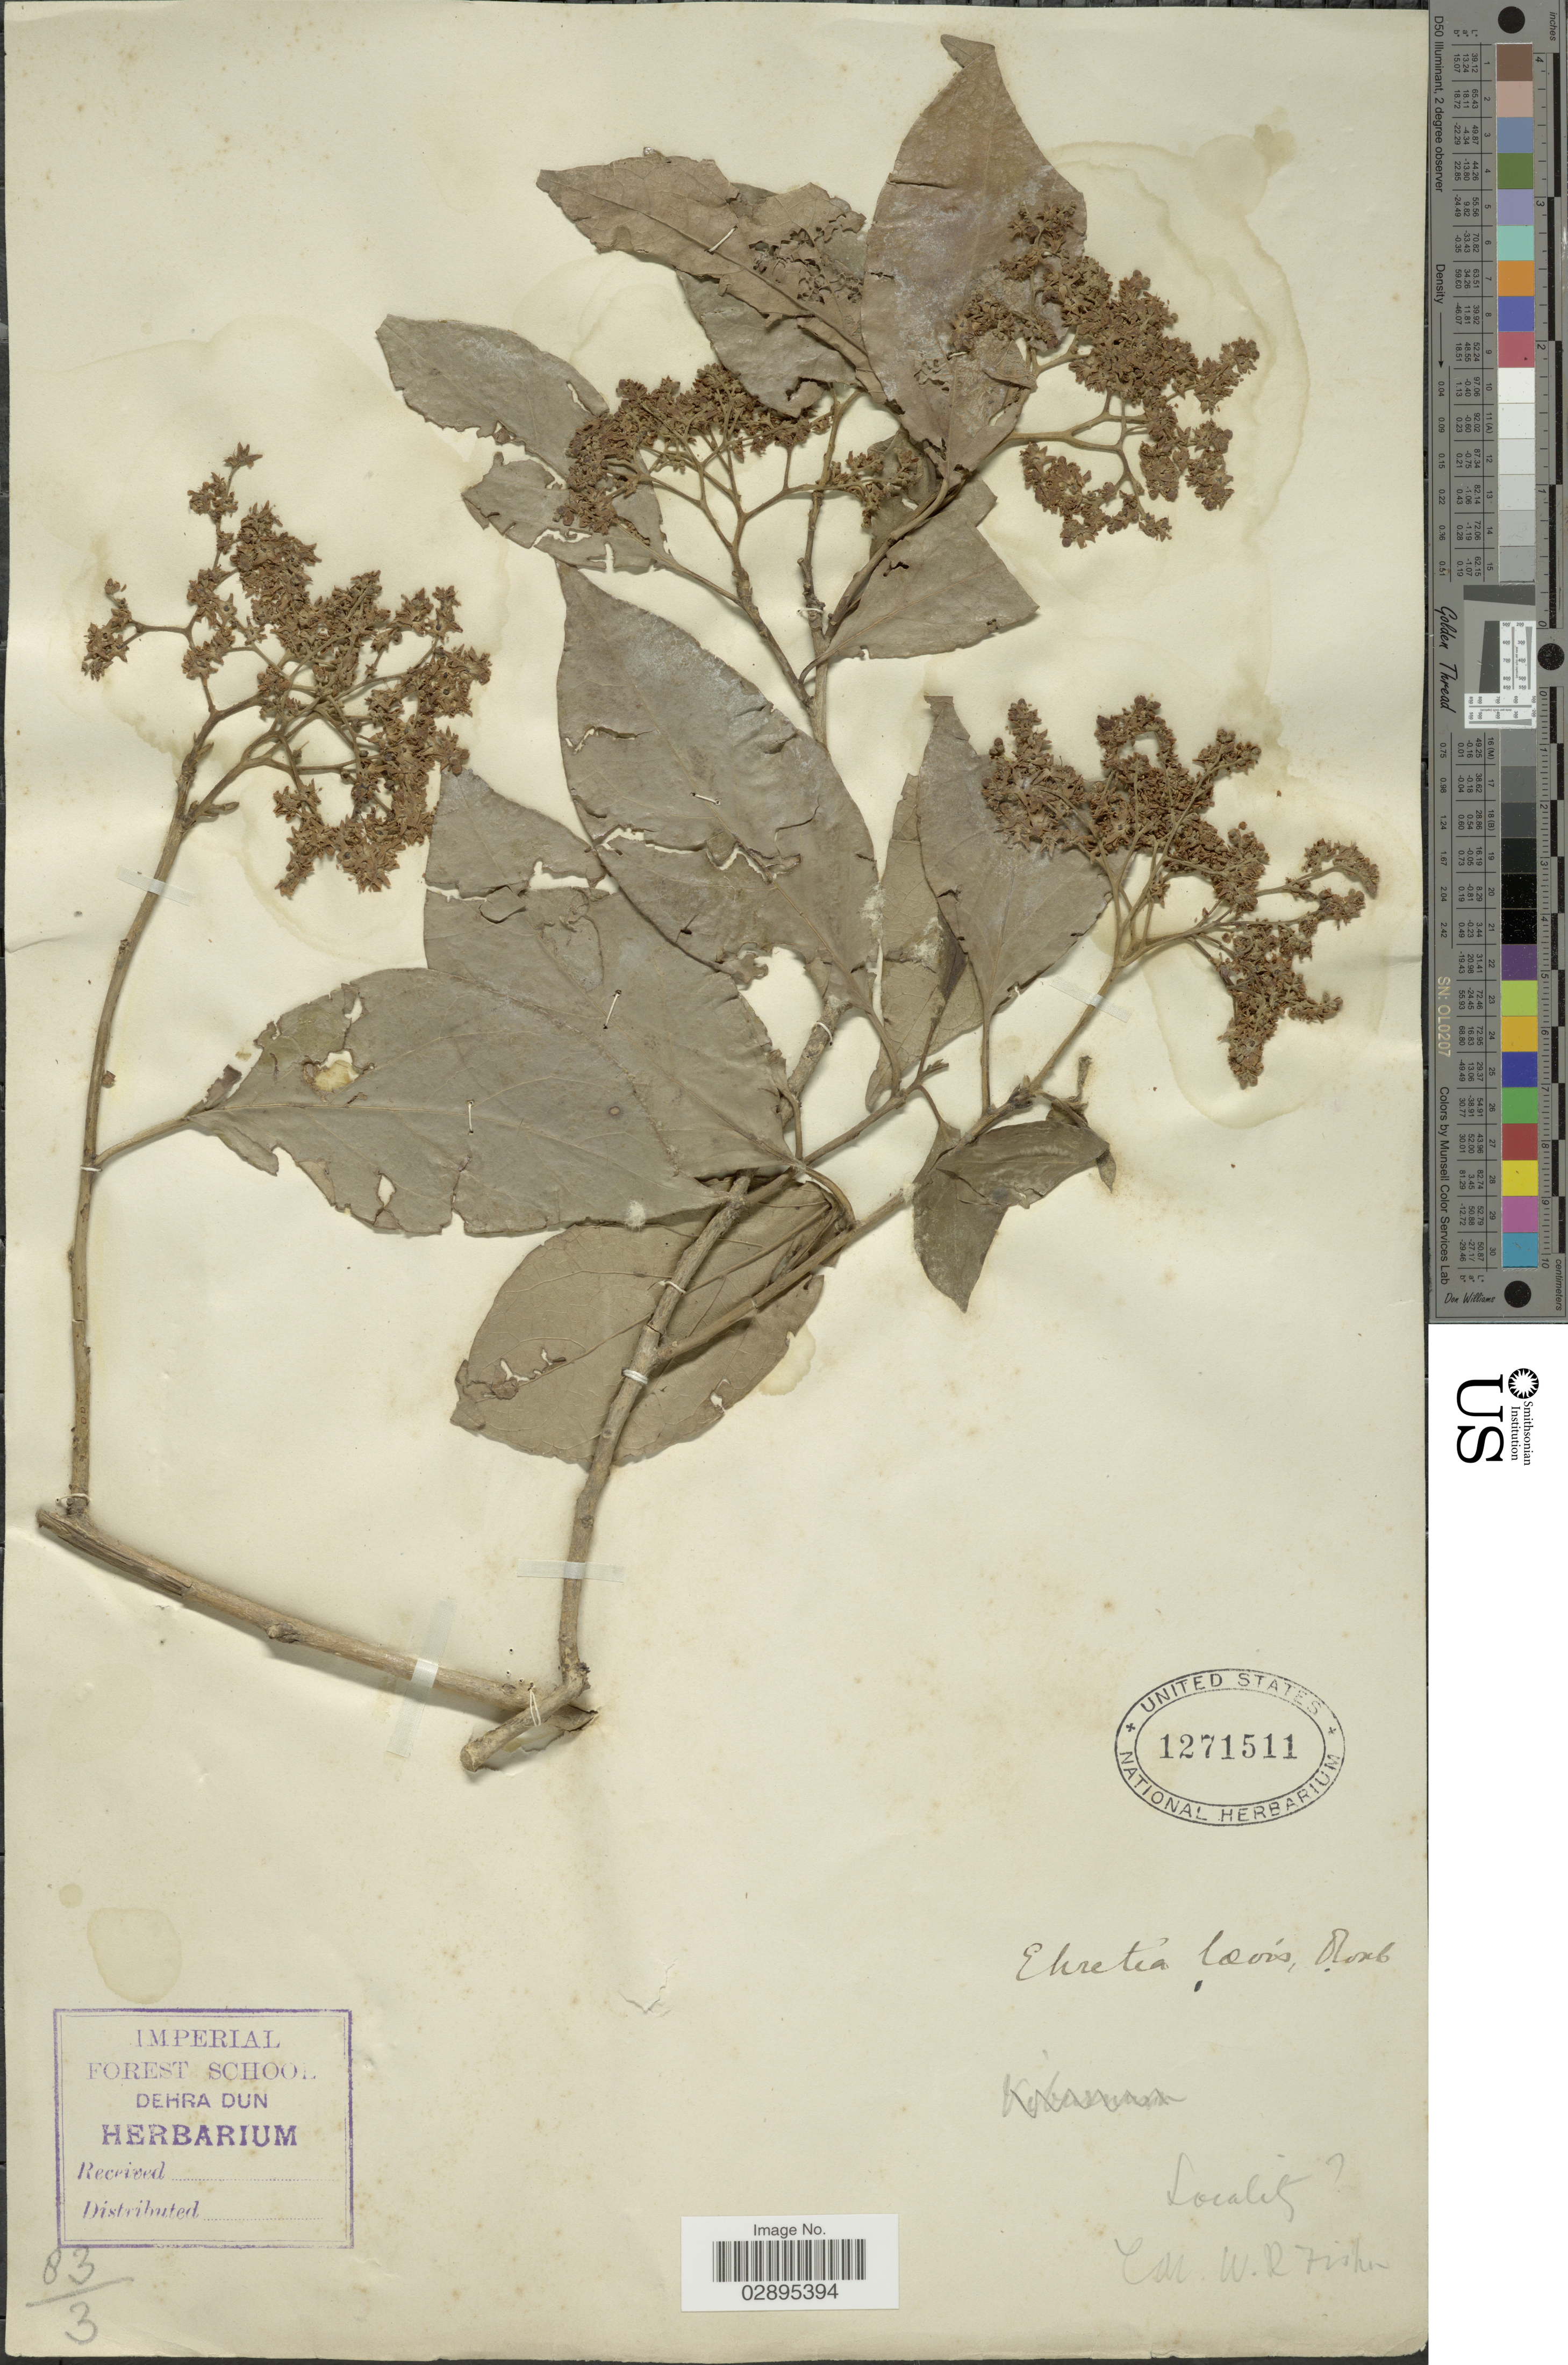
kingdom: Plantae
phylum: Tracheophyta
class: Magnoliopsida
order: Boraginales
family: Ehretiaceae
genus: Ehretia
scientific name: Ehretia laevis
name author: Roxb.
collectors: W. Fisher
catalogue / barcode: US 1271511